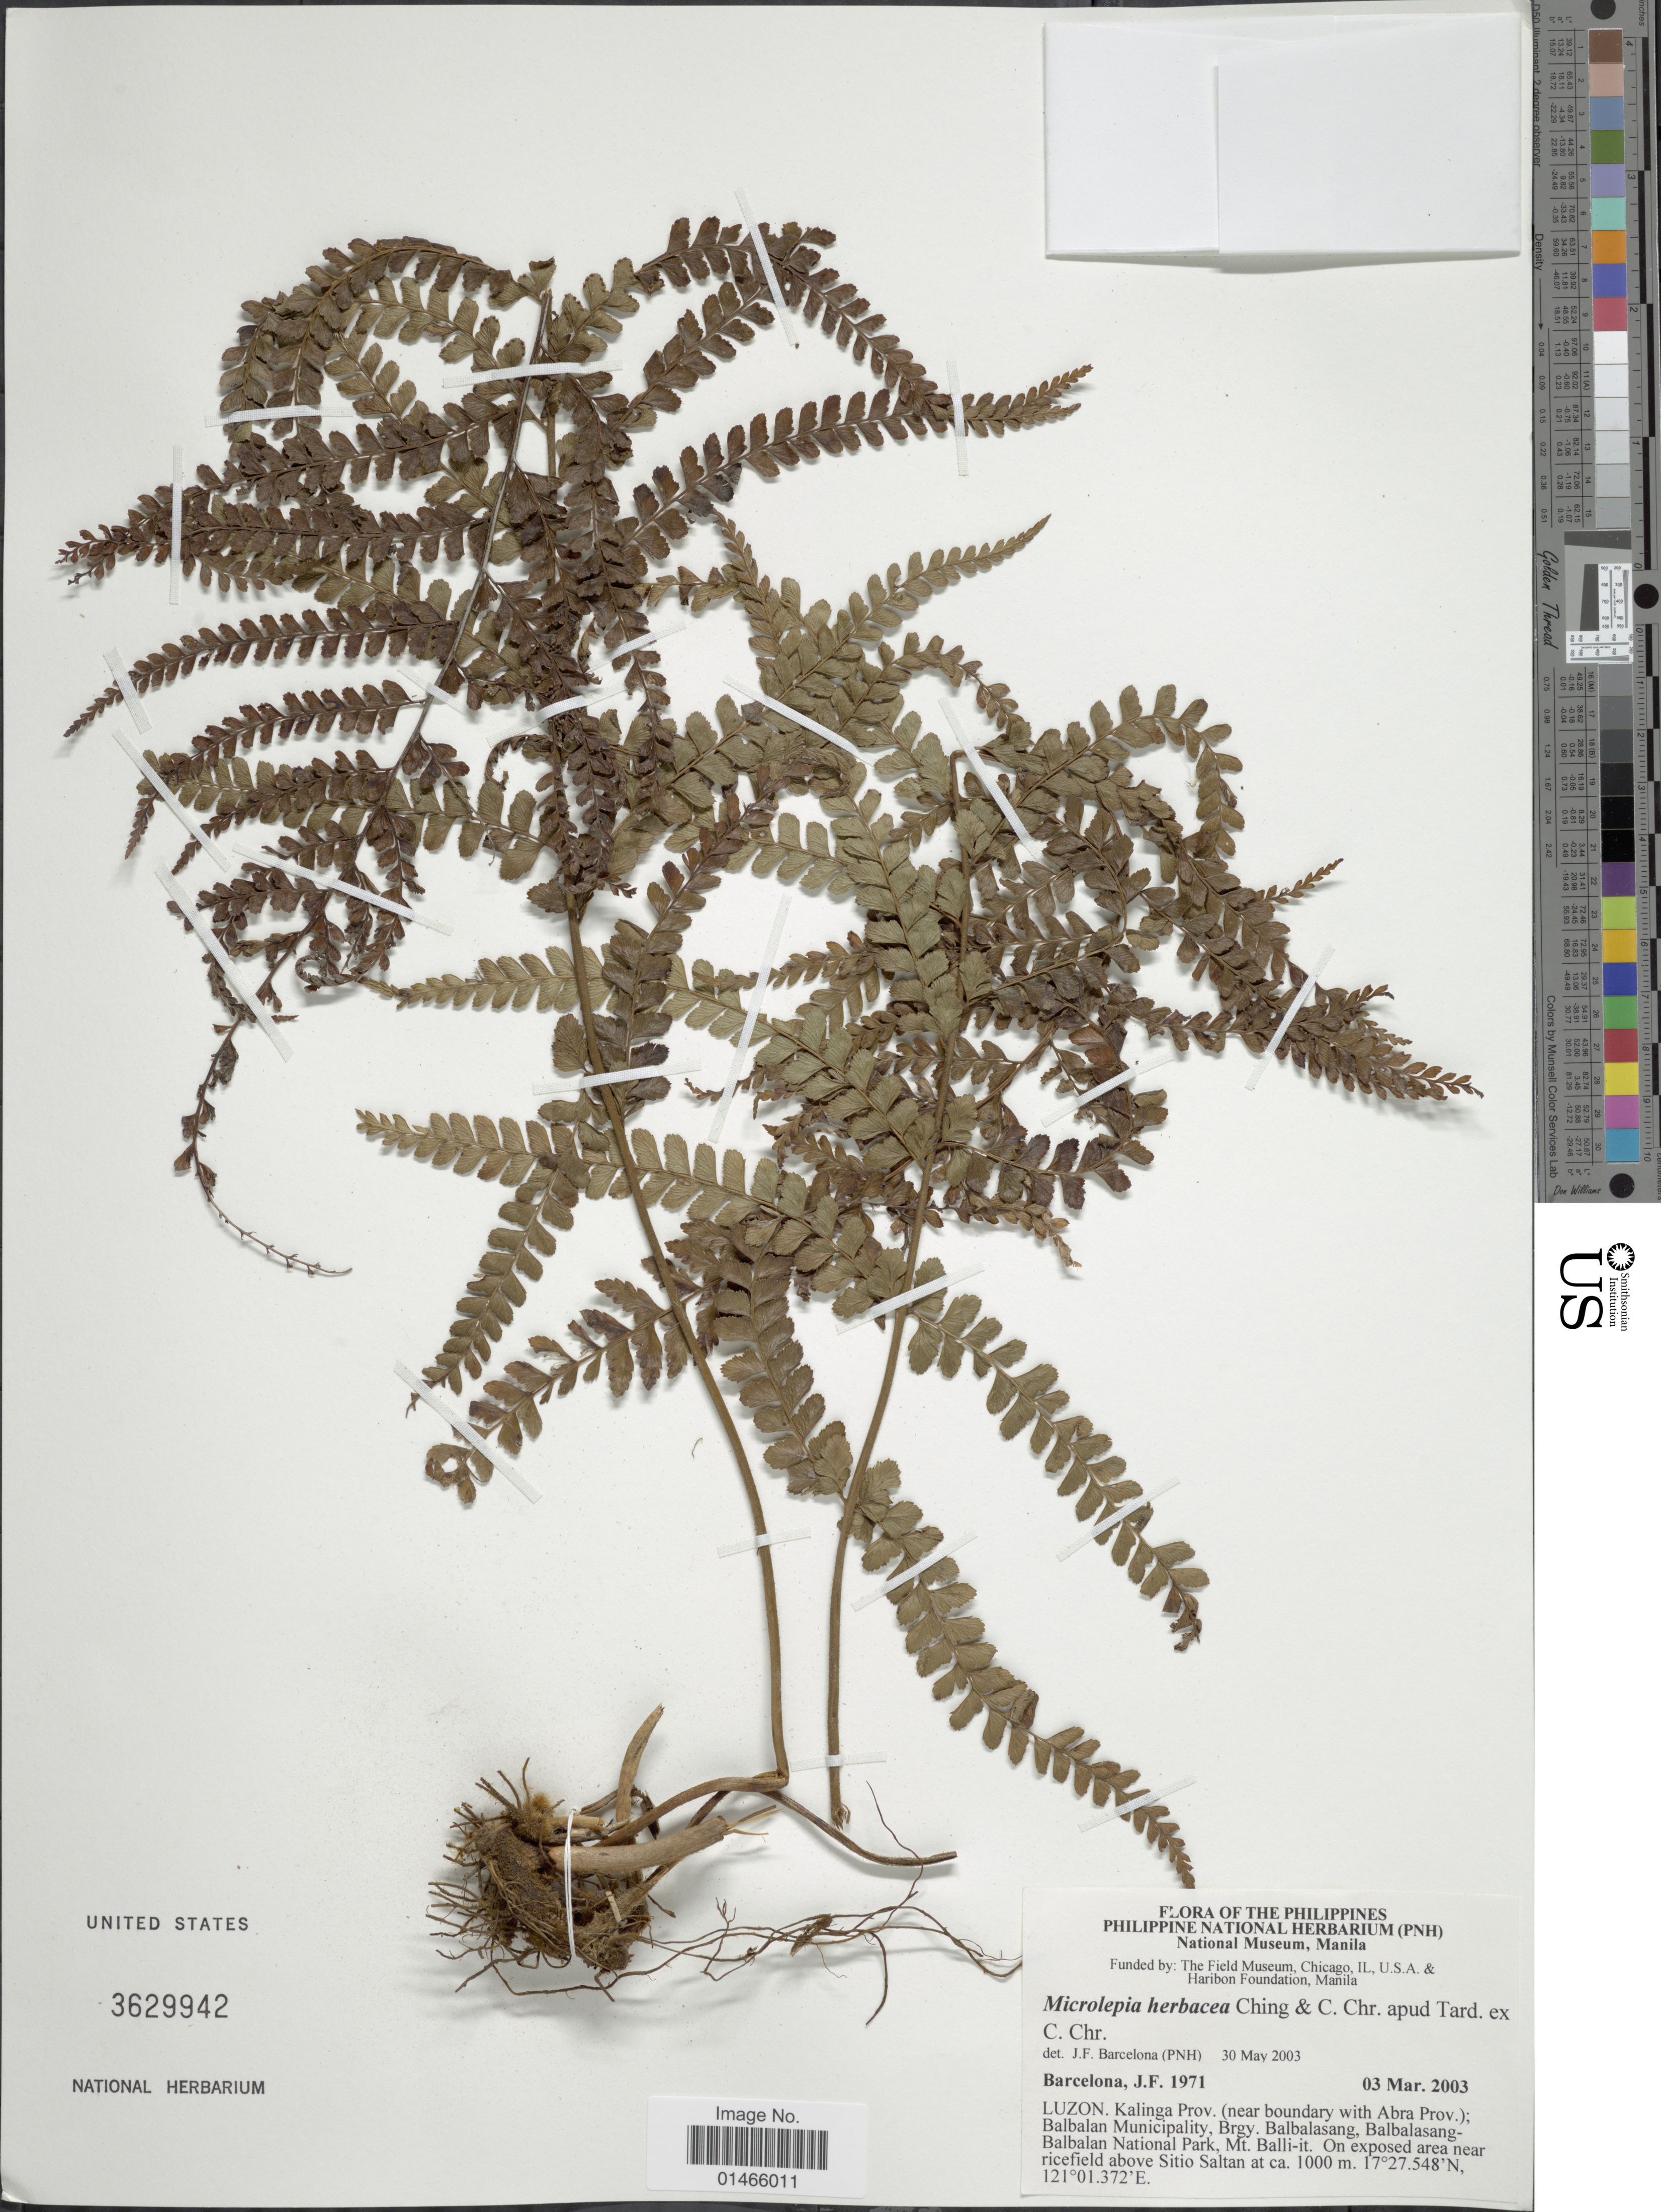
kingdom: Plantae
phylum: Tracheophyta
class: Polypodiopsida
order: Polypodiales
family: Dennstaedtiaceae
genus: Microlepia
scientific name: Microlepia herbacea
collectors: J. F. Barcelona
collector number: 1971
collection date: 2003-03-03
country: Philippines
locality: Luzon, Kalinga Prov. (near boundary with Abra Prov): Balbalan Municipality, Brgy, Balbalasang, Balbalasang-Balbalan National Park, Mt. Balli-it, On exposed area near ricefield above Sitio Saltan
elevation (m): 1000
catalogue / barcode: US 3629942